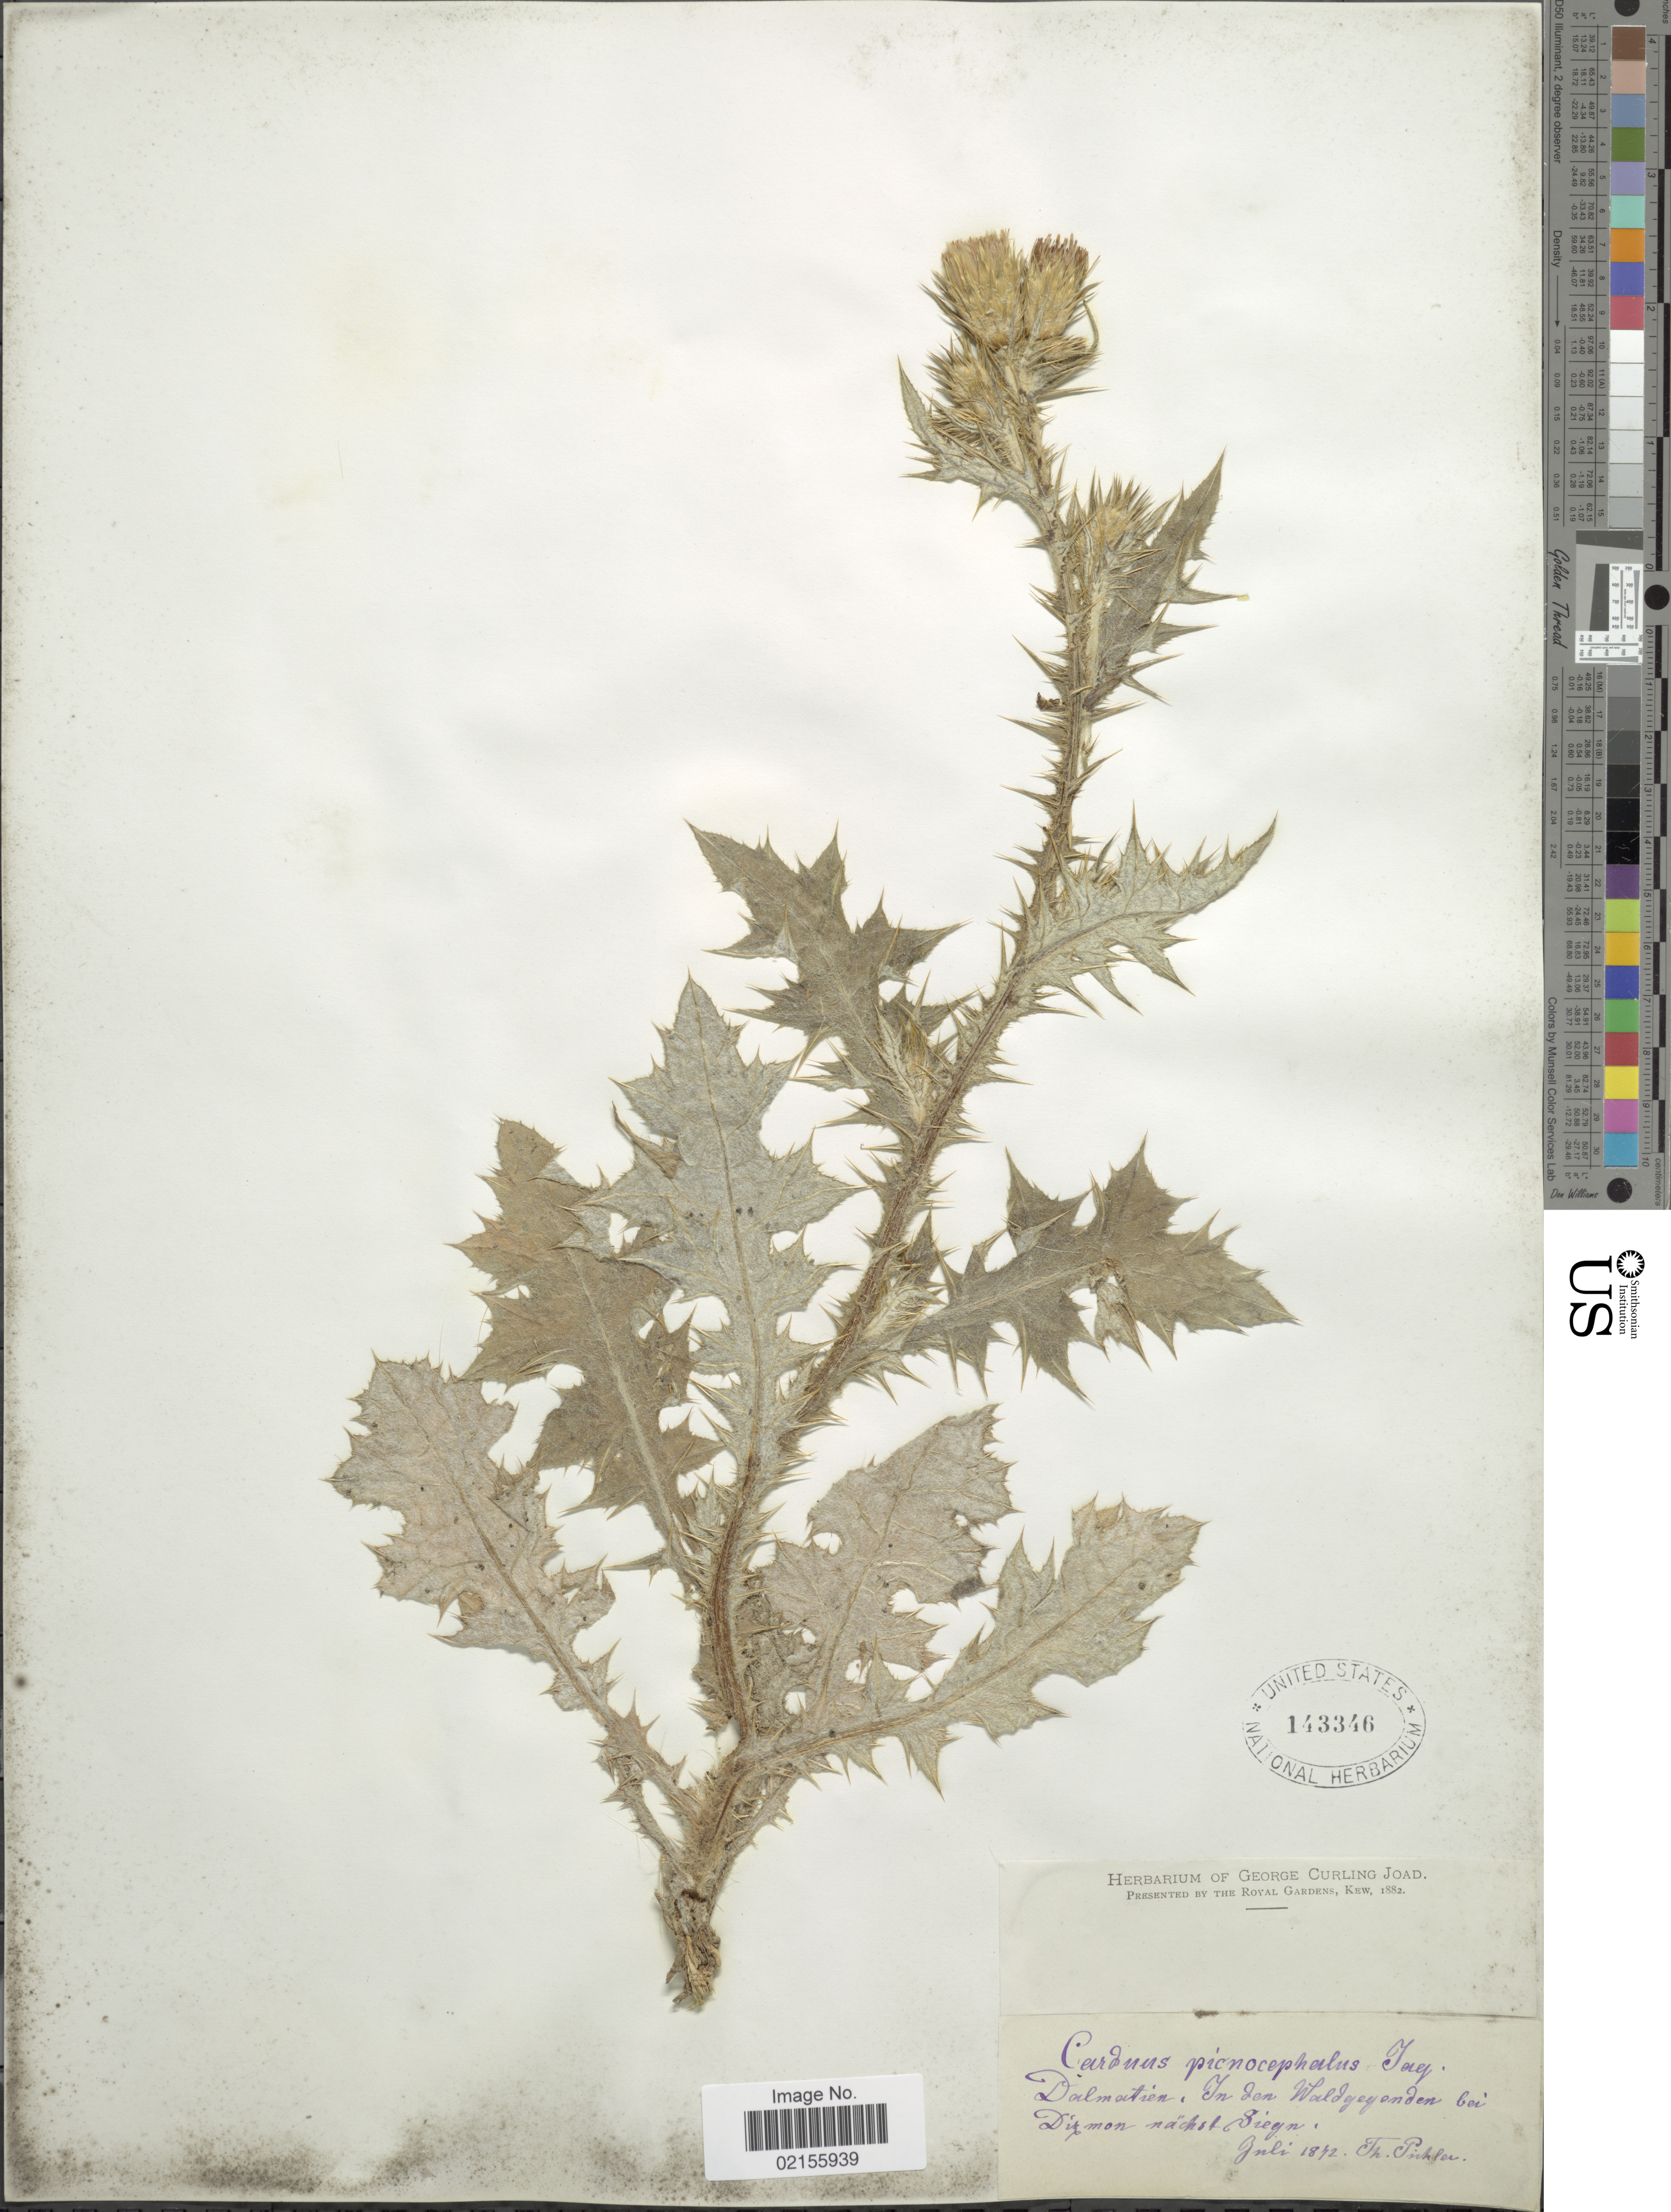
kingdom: Plantae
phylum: Tracheophyta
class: Magnoliopsida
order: Asterales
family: Asteraceae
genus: Carduus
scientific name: Carduus pycnocephalus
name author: L.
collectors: T. Pichler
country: Croatia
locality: Dalmatien, In den Waldgegenden bei Dixmon nächst Siegen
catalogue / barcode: US 143346